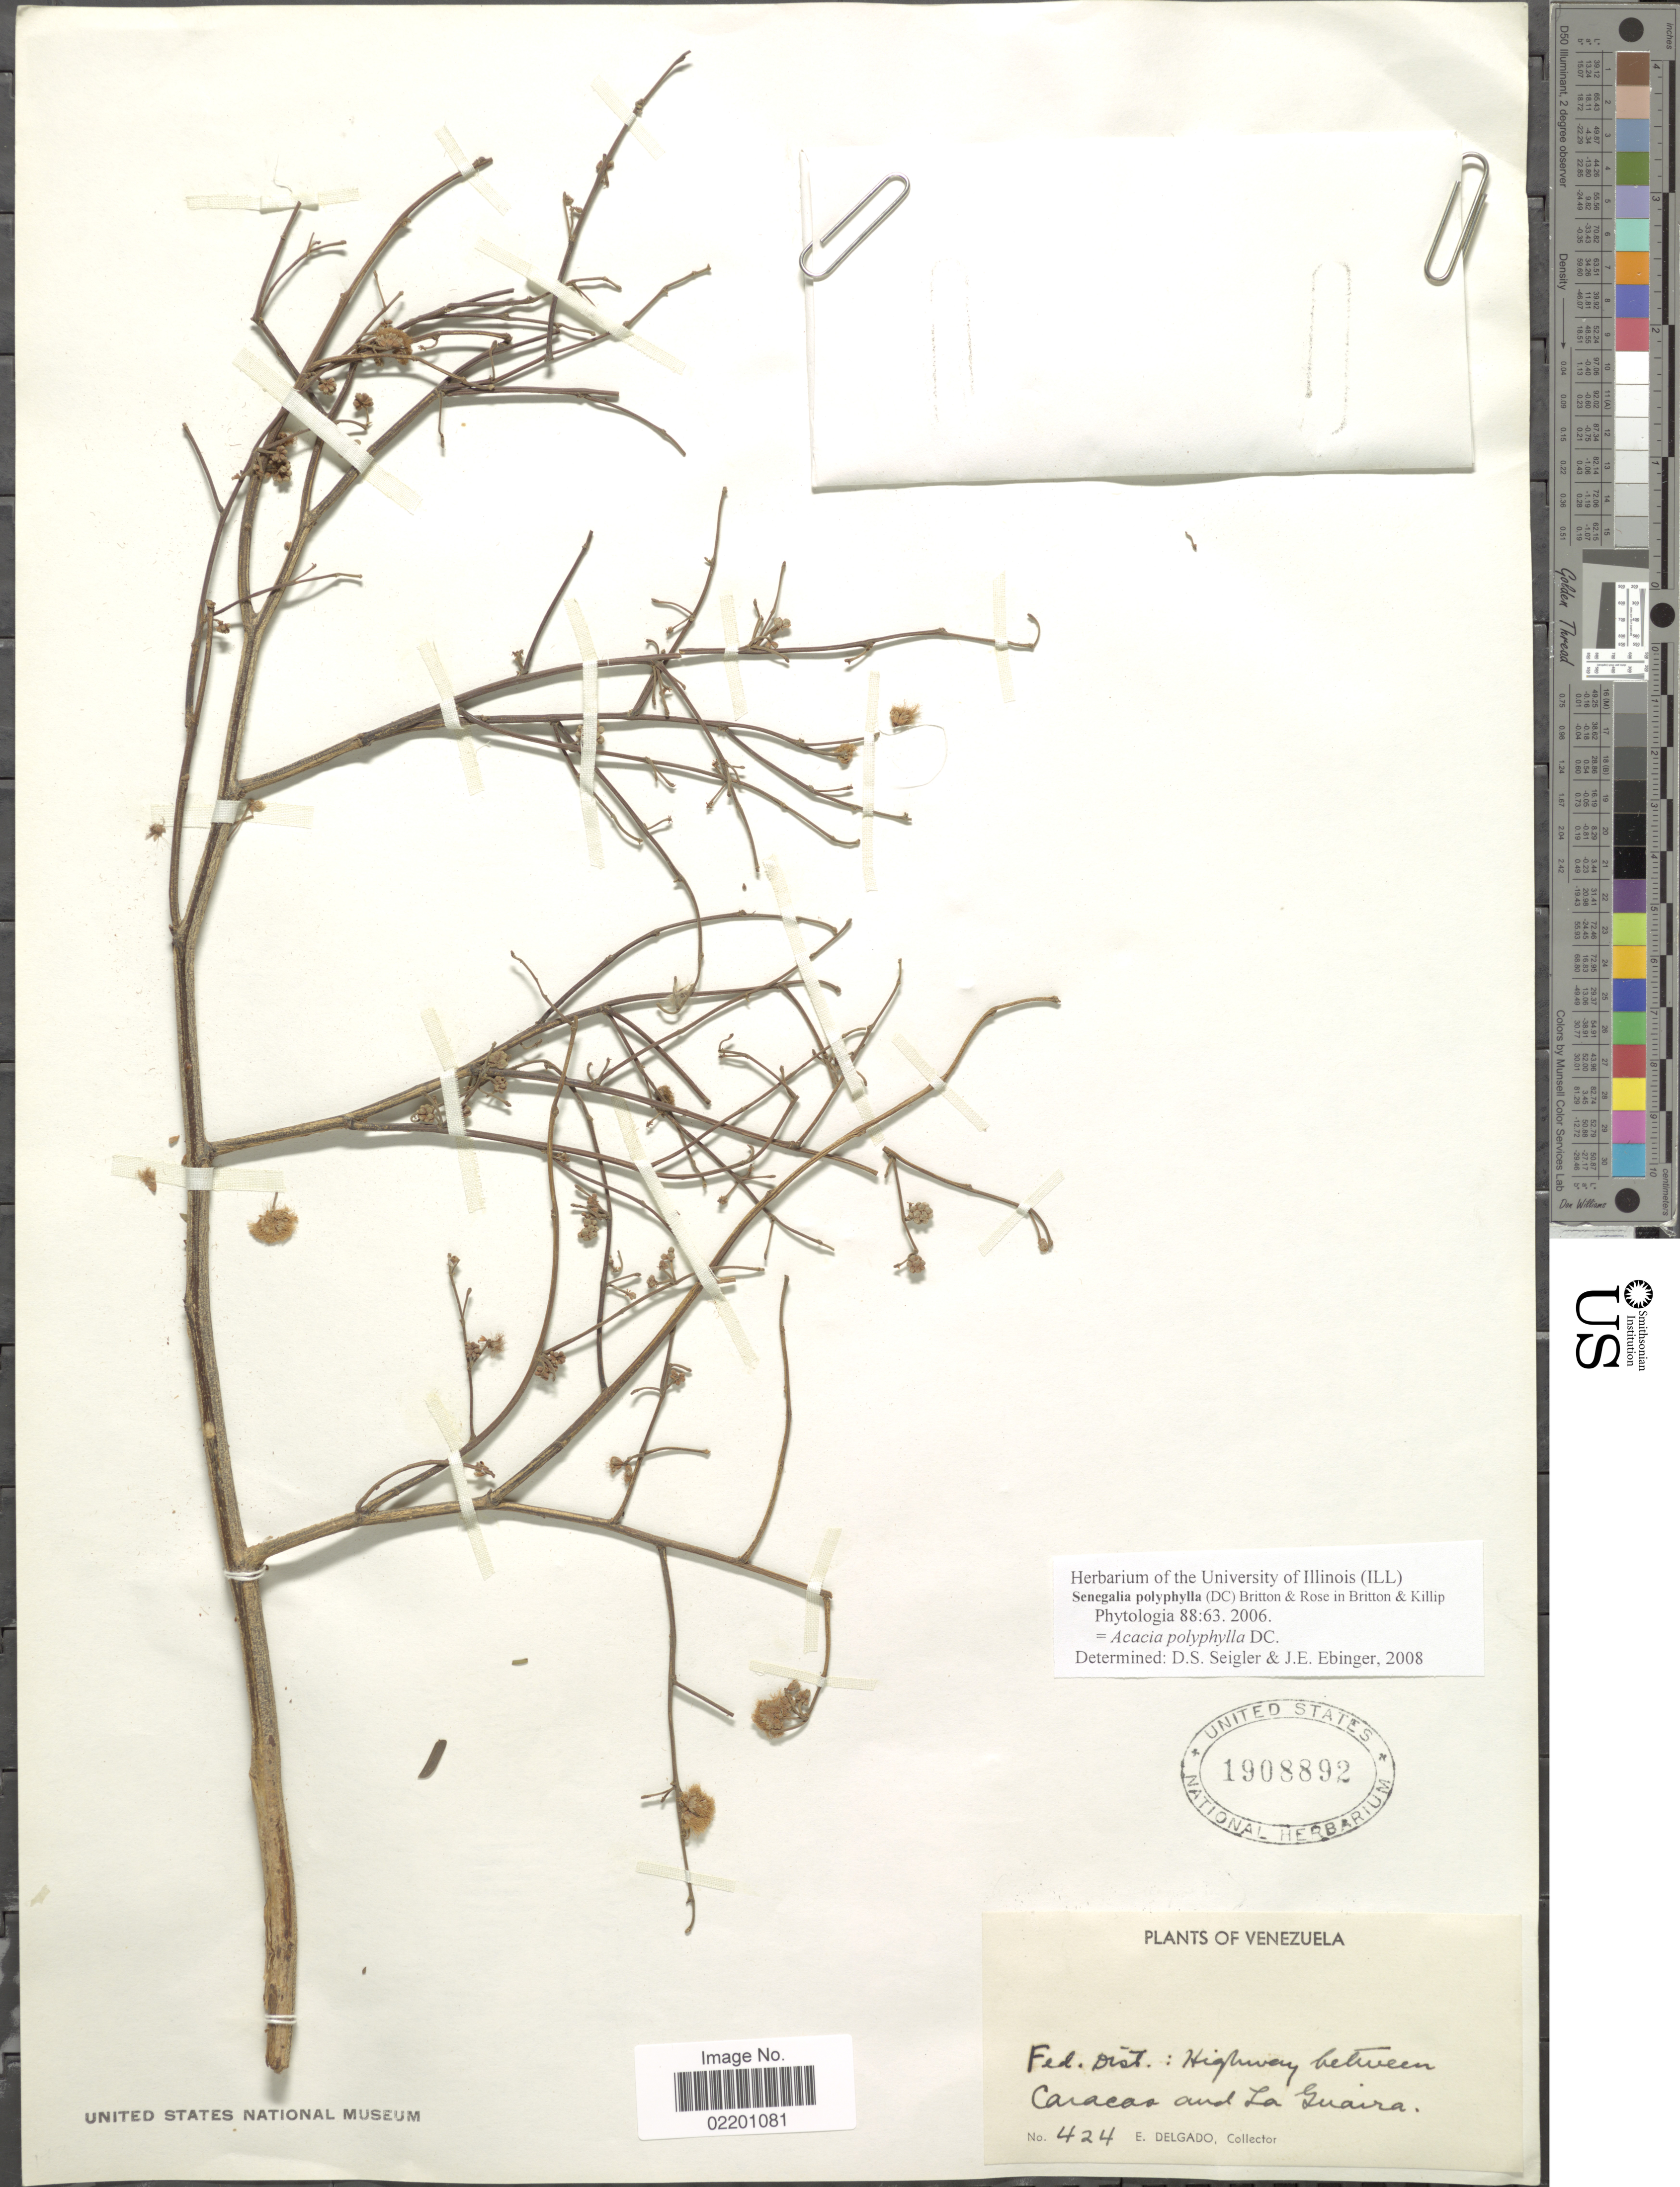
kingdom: Plantae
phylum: Tracheophyta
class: Magnoliopsida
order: Fabales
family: Fabaceae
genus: Senegalia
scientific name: Senegalia polyphylla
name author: (DC.) Britton & Rose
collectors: E. Delgado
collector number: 424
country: Venezuela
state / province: Distrito Federal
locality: Fed. Dist.: Highway between Caracas and La Guaira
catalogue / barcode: US 1908892